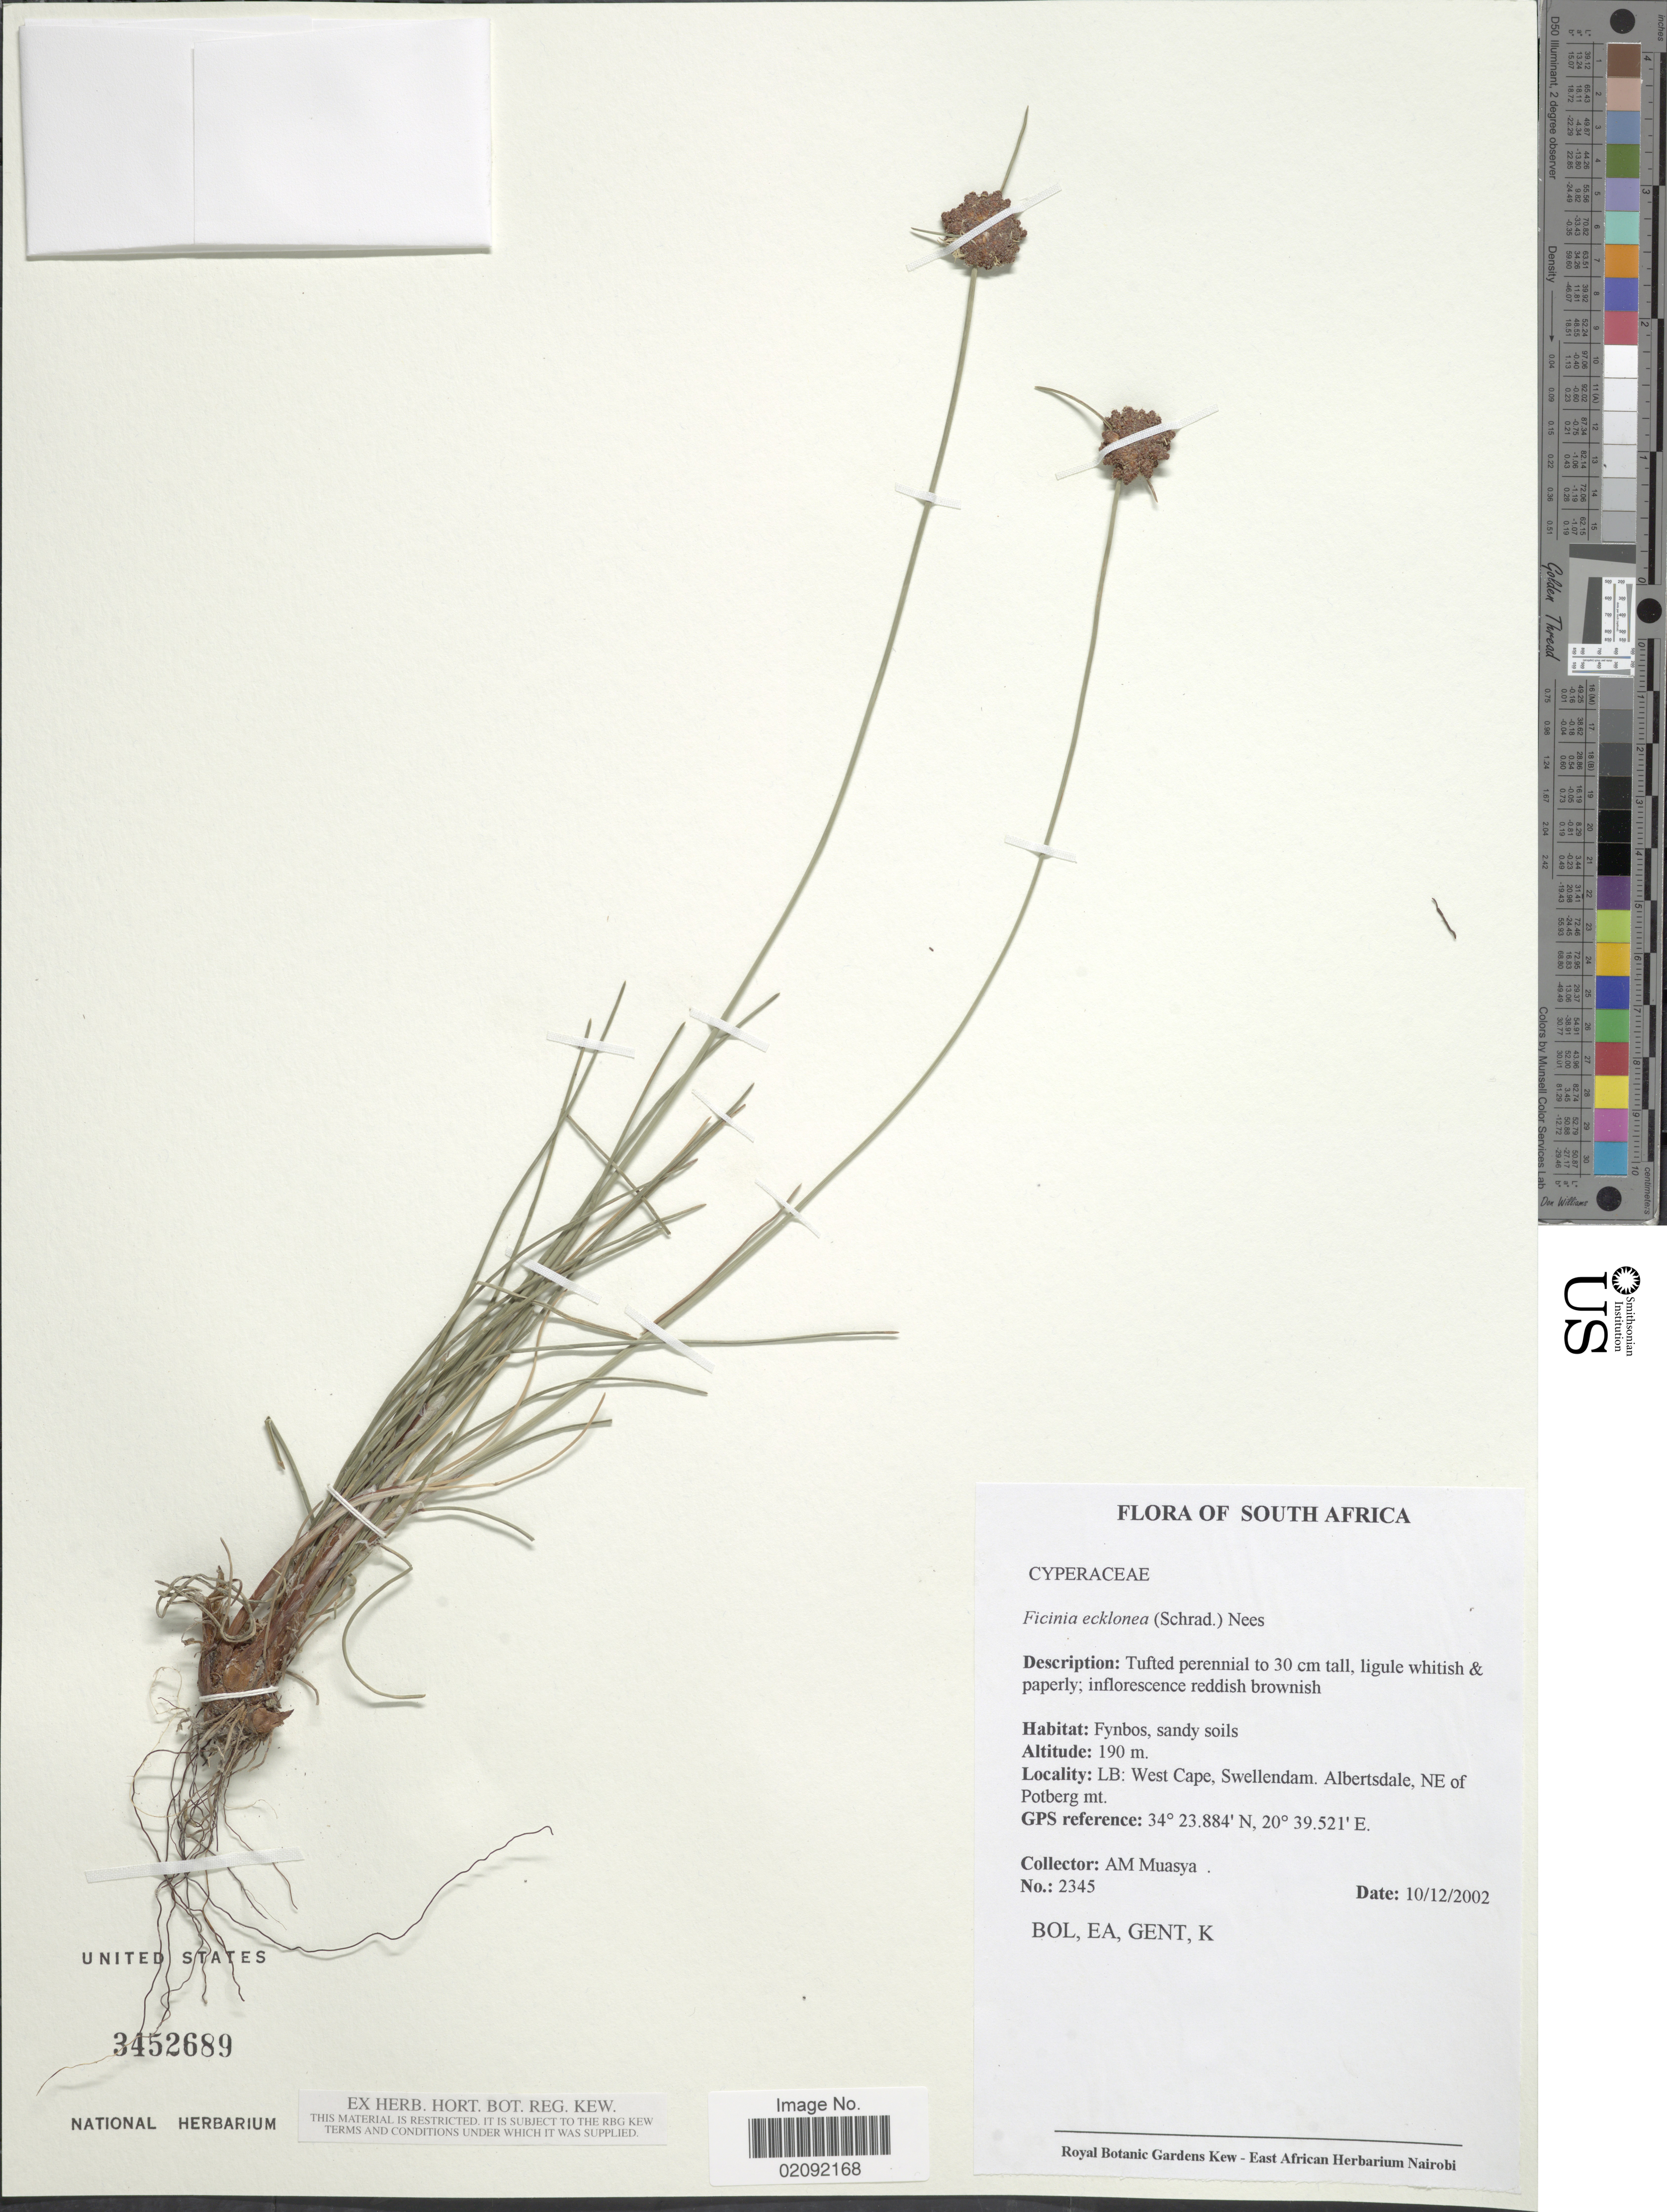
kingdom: Plantae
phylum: Tracheophyta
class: Liliopsida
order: Poales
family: Cyperaceae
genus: Ficinia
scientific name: Ficinia ecklonea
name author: (Steudel) Nees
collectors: A. Muasya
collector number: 2345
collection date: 2002-12-10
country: South Africa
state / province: Western Cape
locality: LB: Swellendam, Albertsdale, NE of Potberg mt.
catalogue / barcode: US 3452689